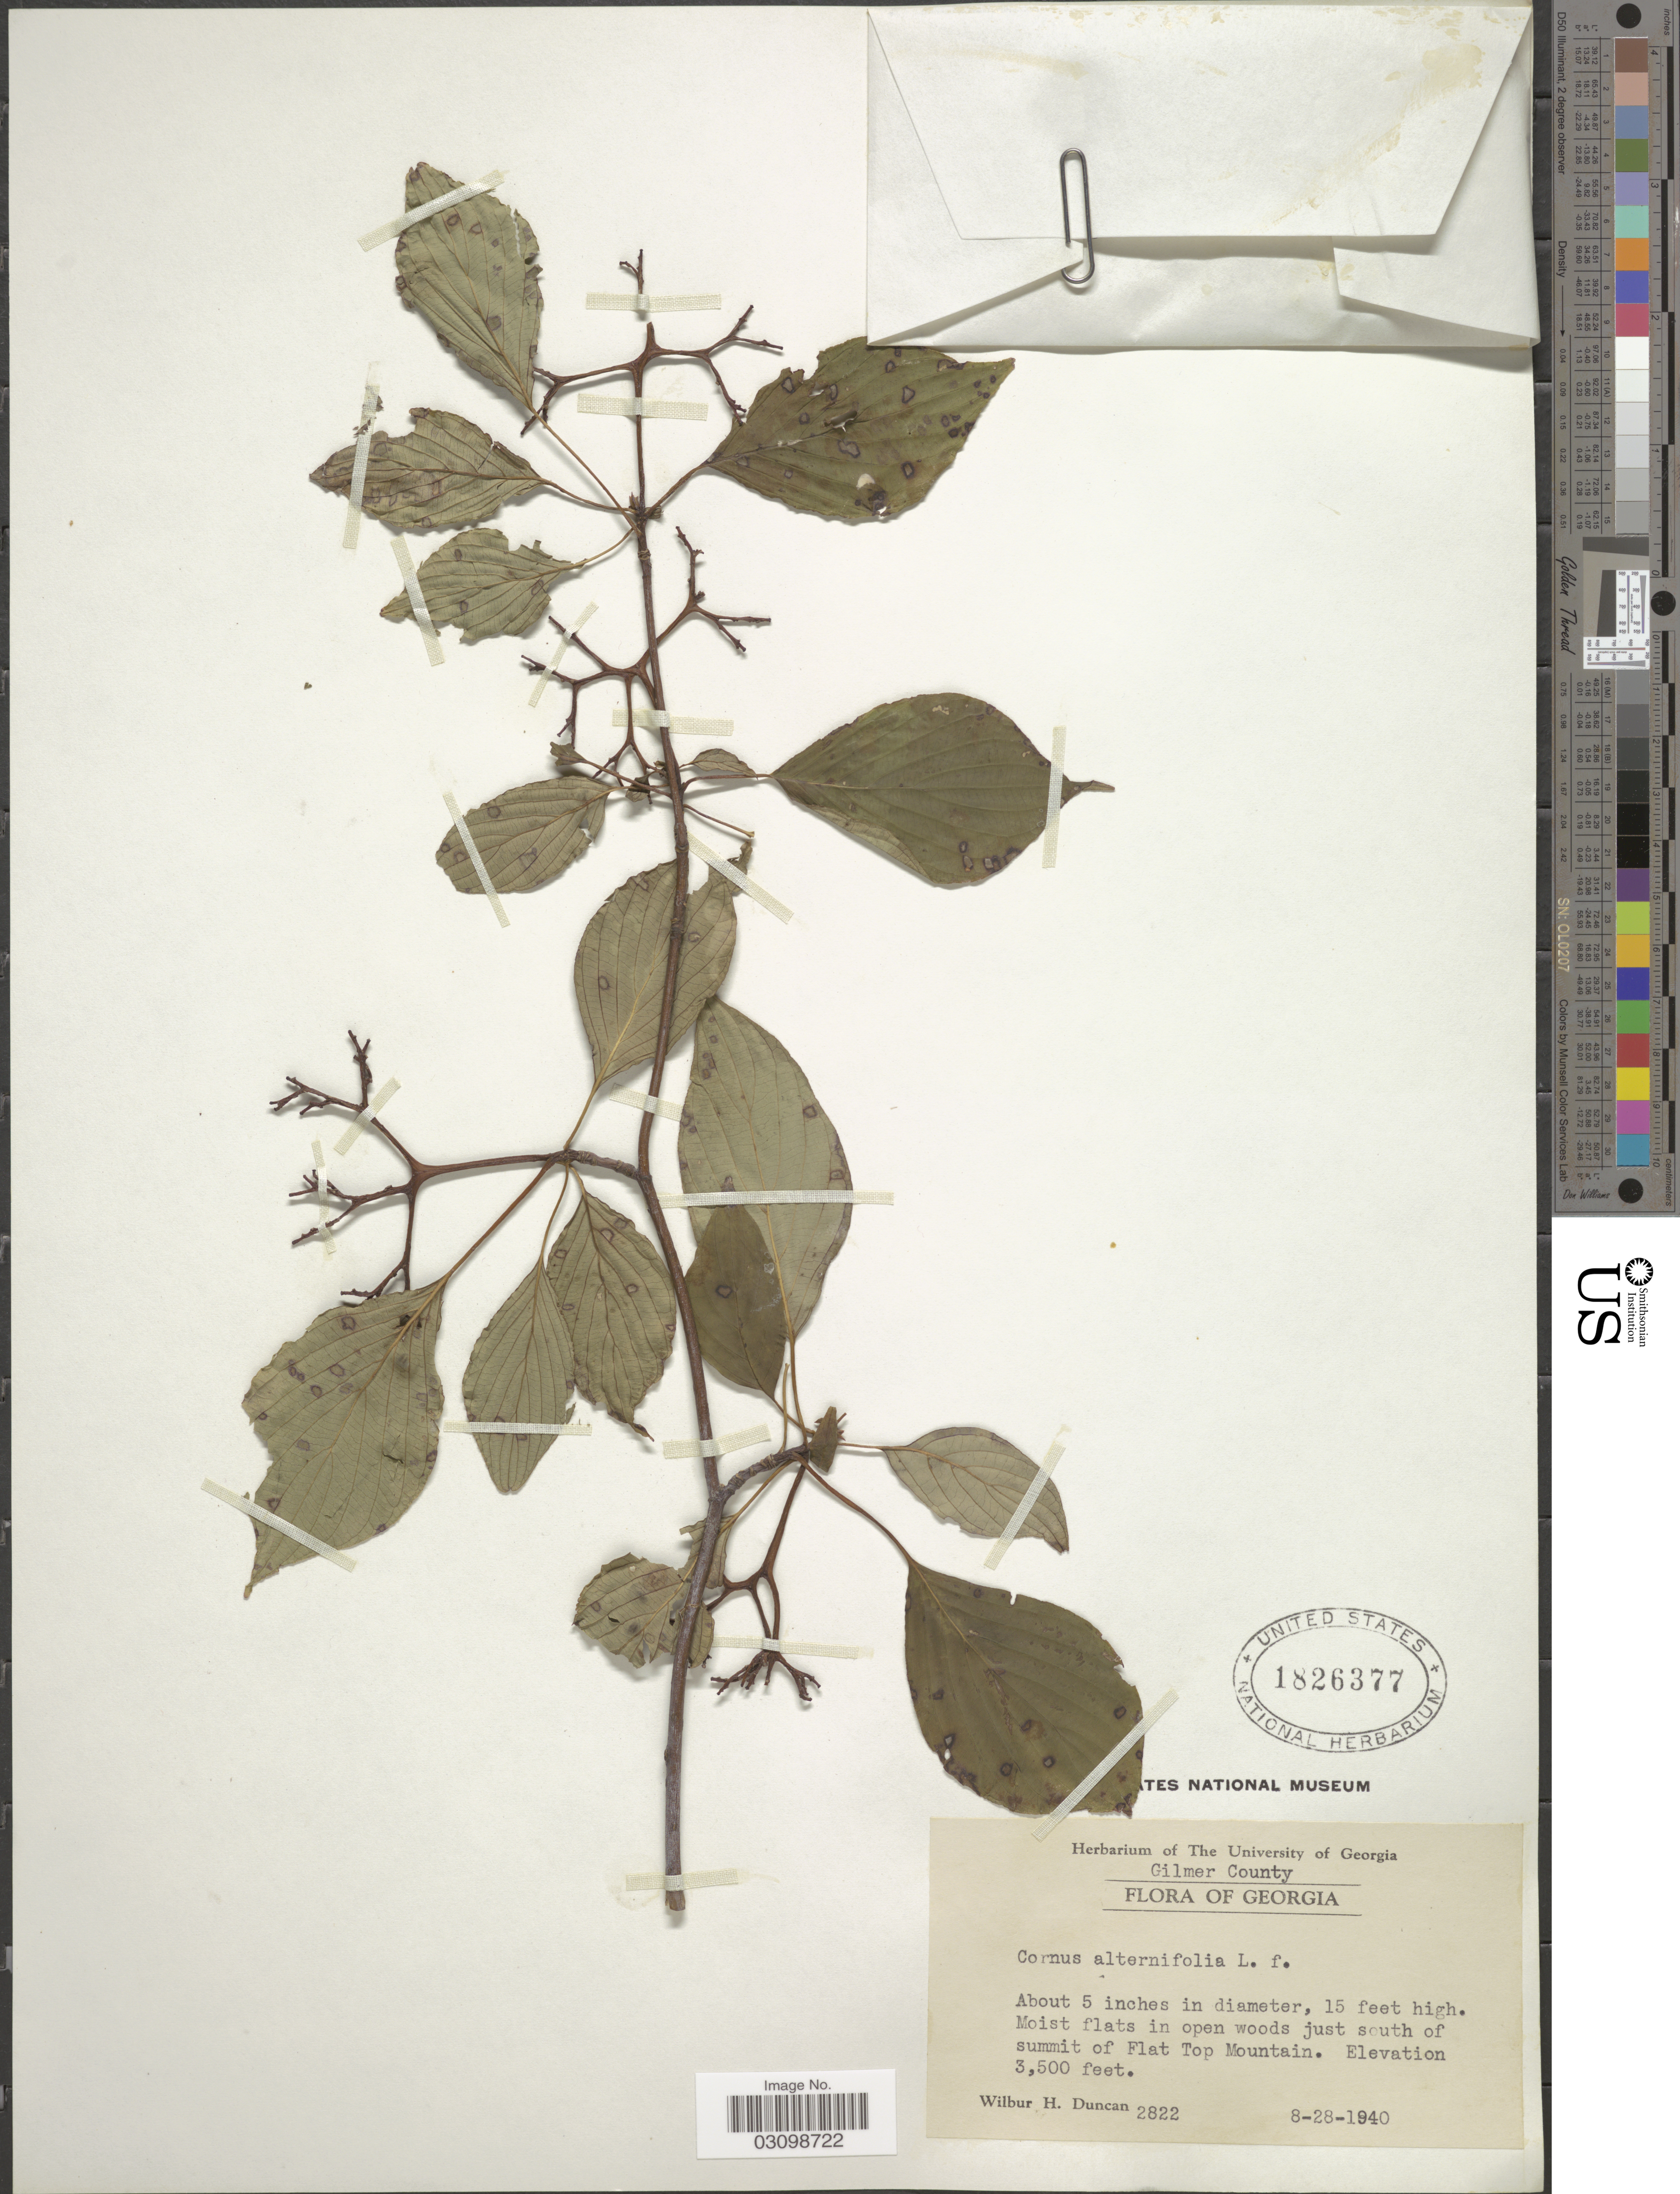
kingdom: Plantae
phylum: Tracheophyta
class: Magnoliopsida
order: Cornales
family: Cornaceae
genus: Cornus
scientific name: Cornus alternifolia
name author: L.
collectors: W. H. Duncan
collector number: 2822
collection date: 1940-08-28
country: United States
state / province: Georgia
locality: Gilmer County. Moist flats in open woods just south of summit of Flat Top Mountain.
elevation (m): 1067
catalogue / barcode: US 1826377